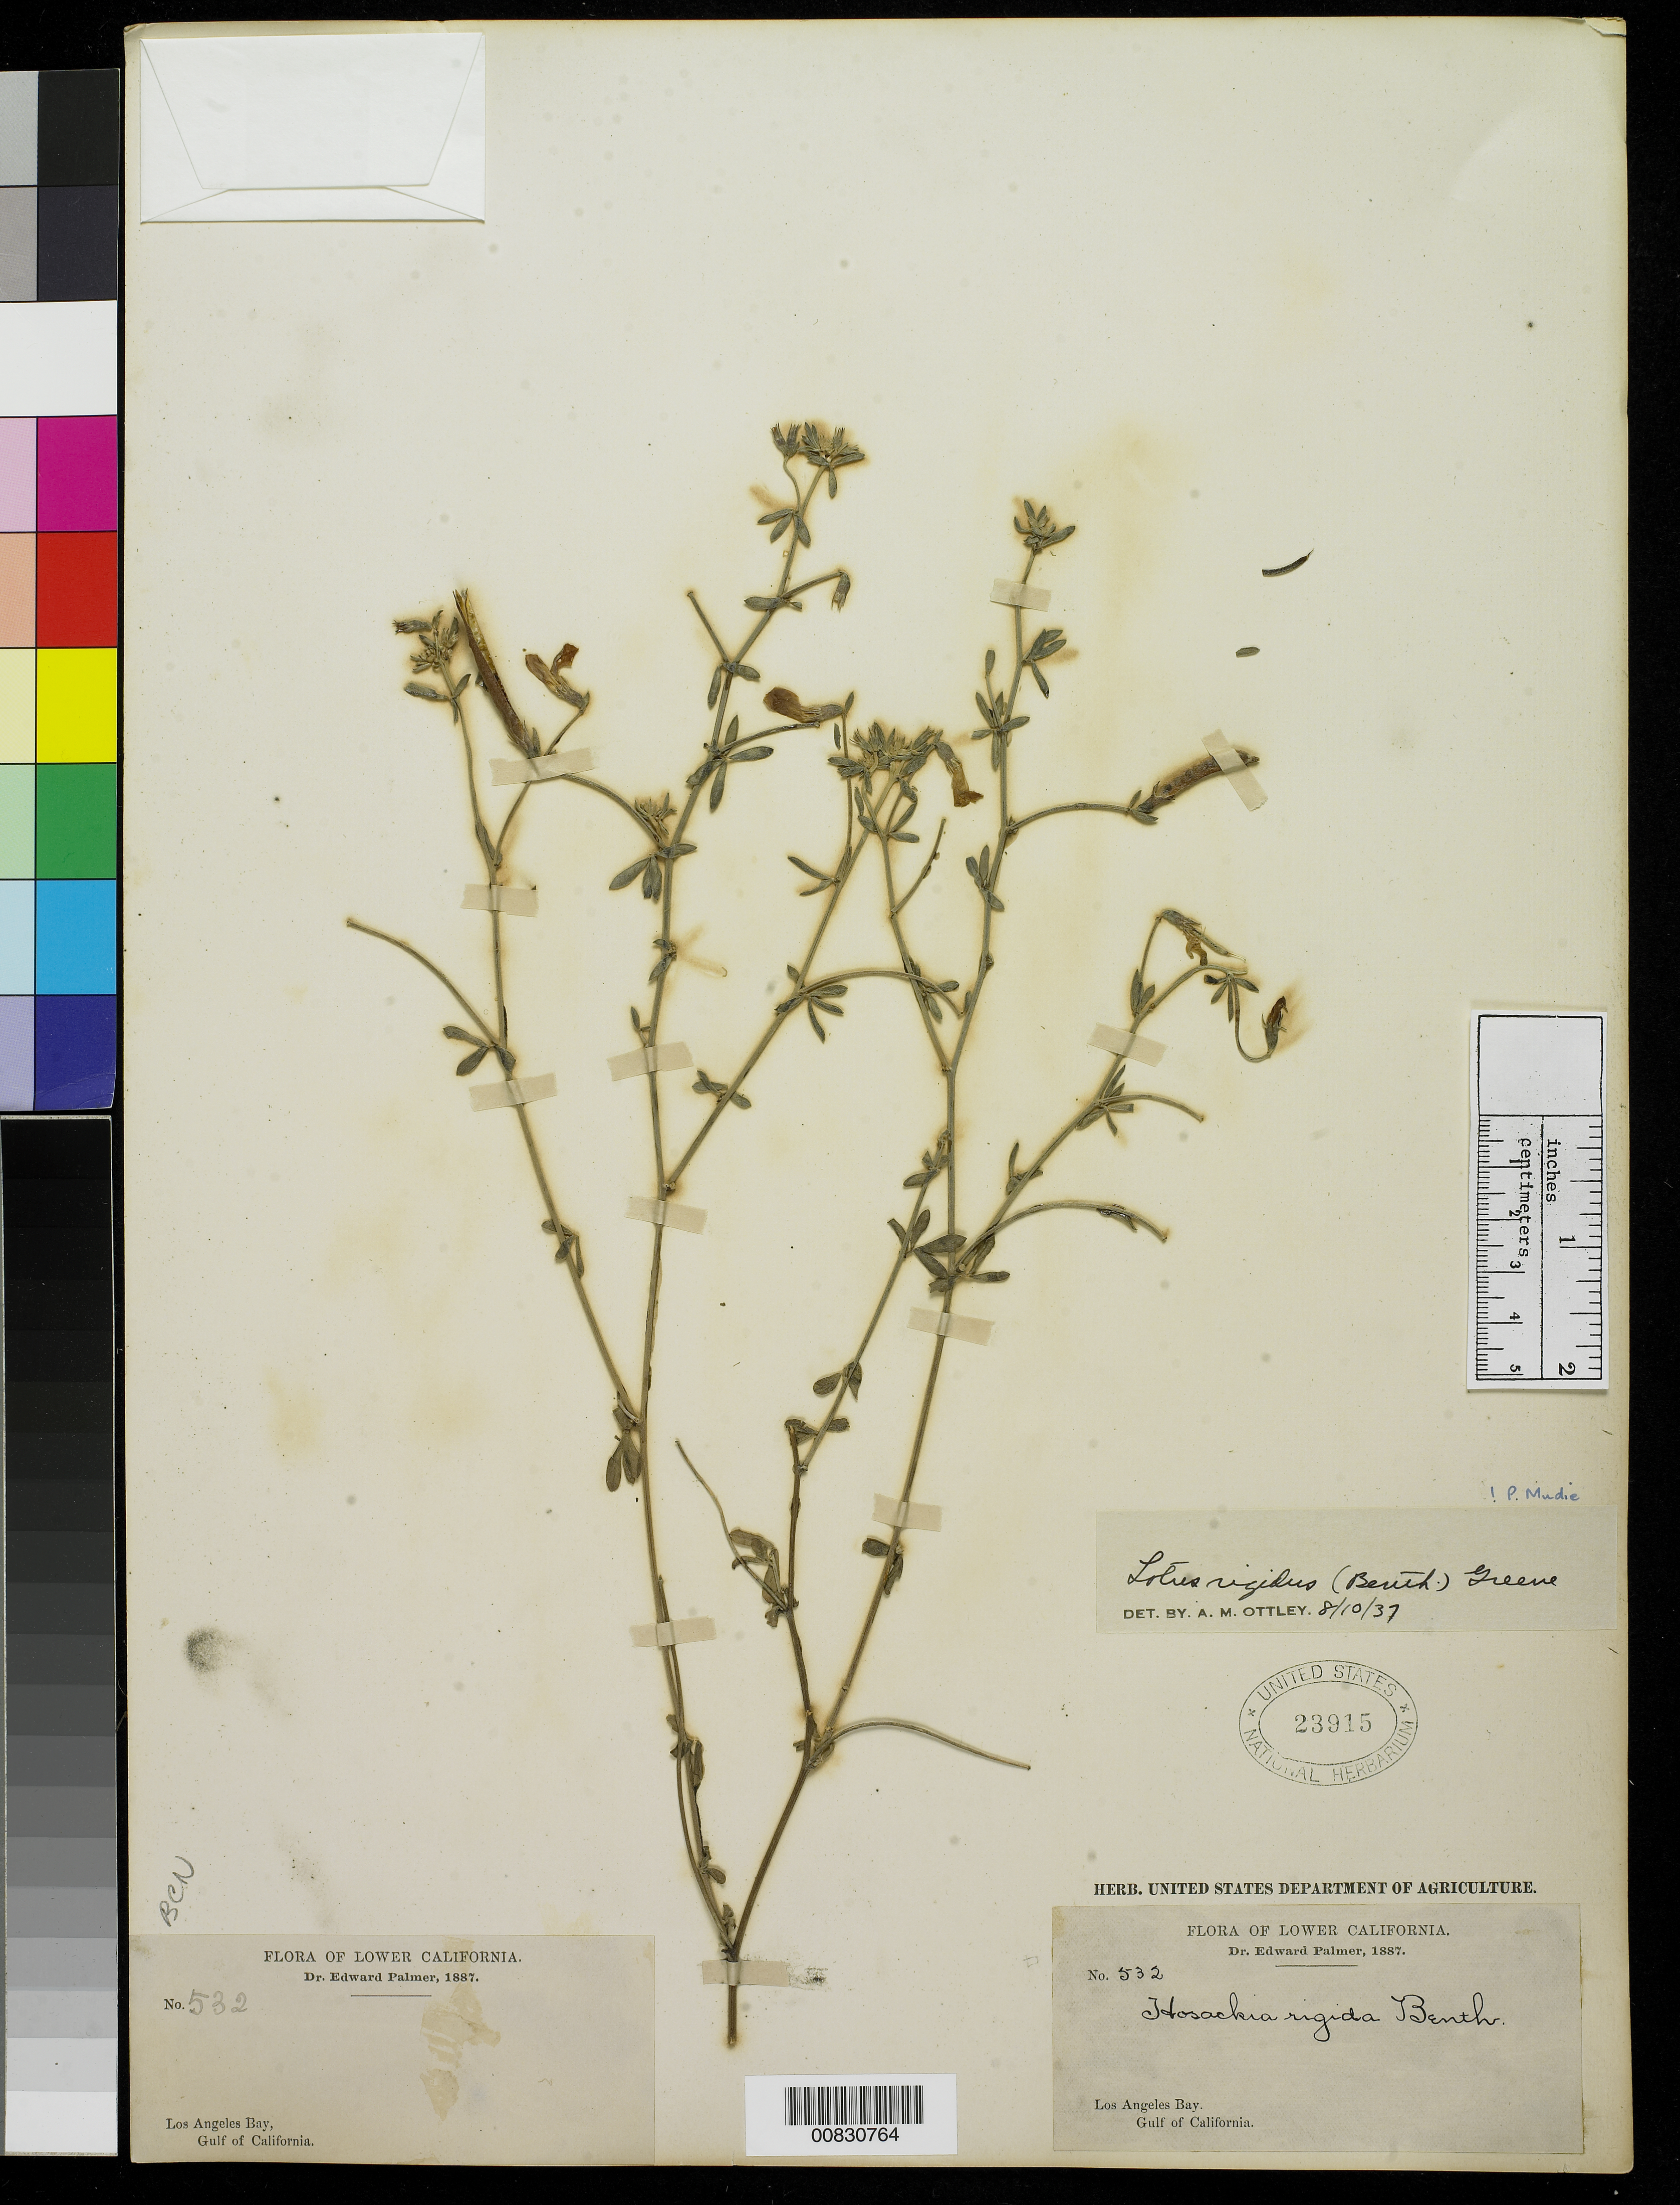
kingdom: Plantae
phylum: Tracheophyta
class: Magnoliopsida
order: Fabales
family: Fabaceae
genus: Ottleya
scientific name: Ottleya rigida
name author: (Benth.) D.D. Sokoloff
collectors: E. Palmer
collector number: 532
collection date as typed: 1887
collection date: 1887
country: Mexico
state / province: Baja California Norte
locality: Los Angeles Bay, Baja California.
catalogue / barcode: US 23915